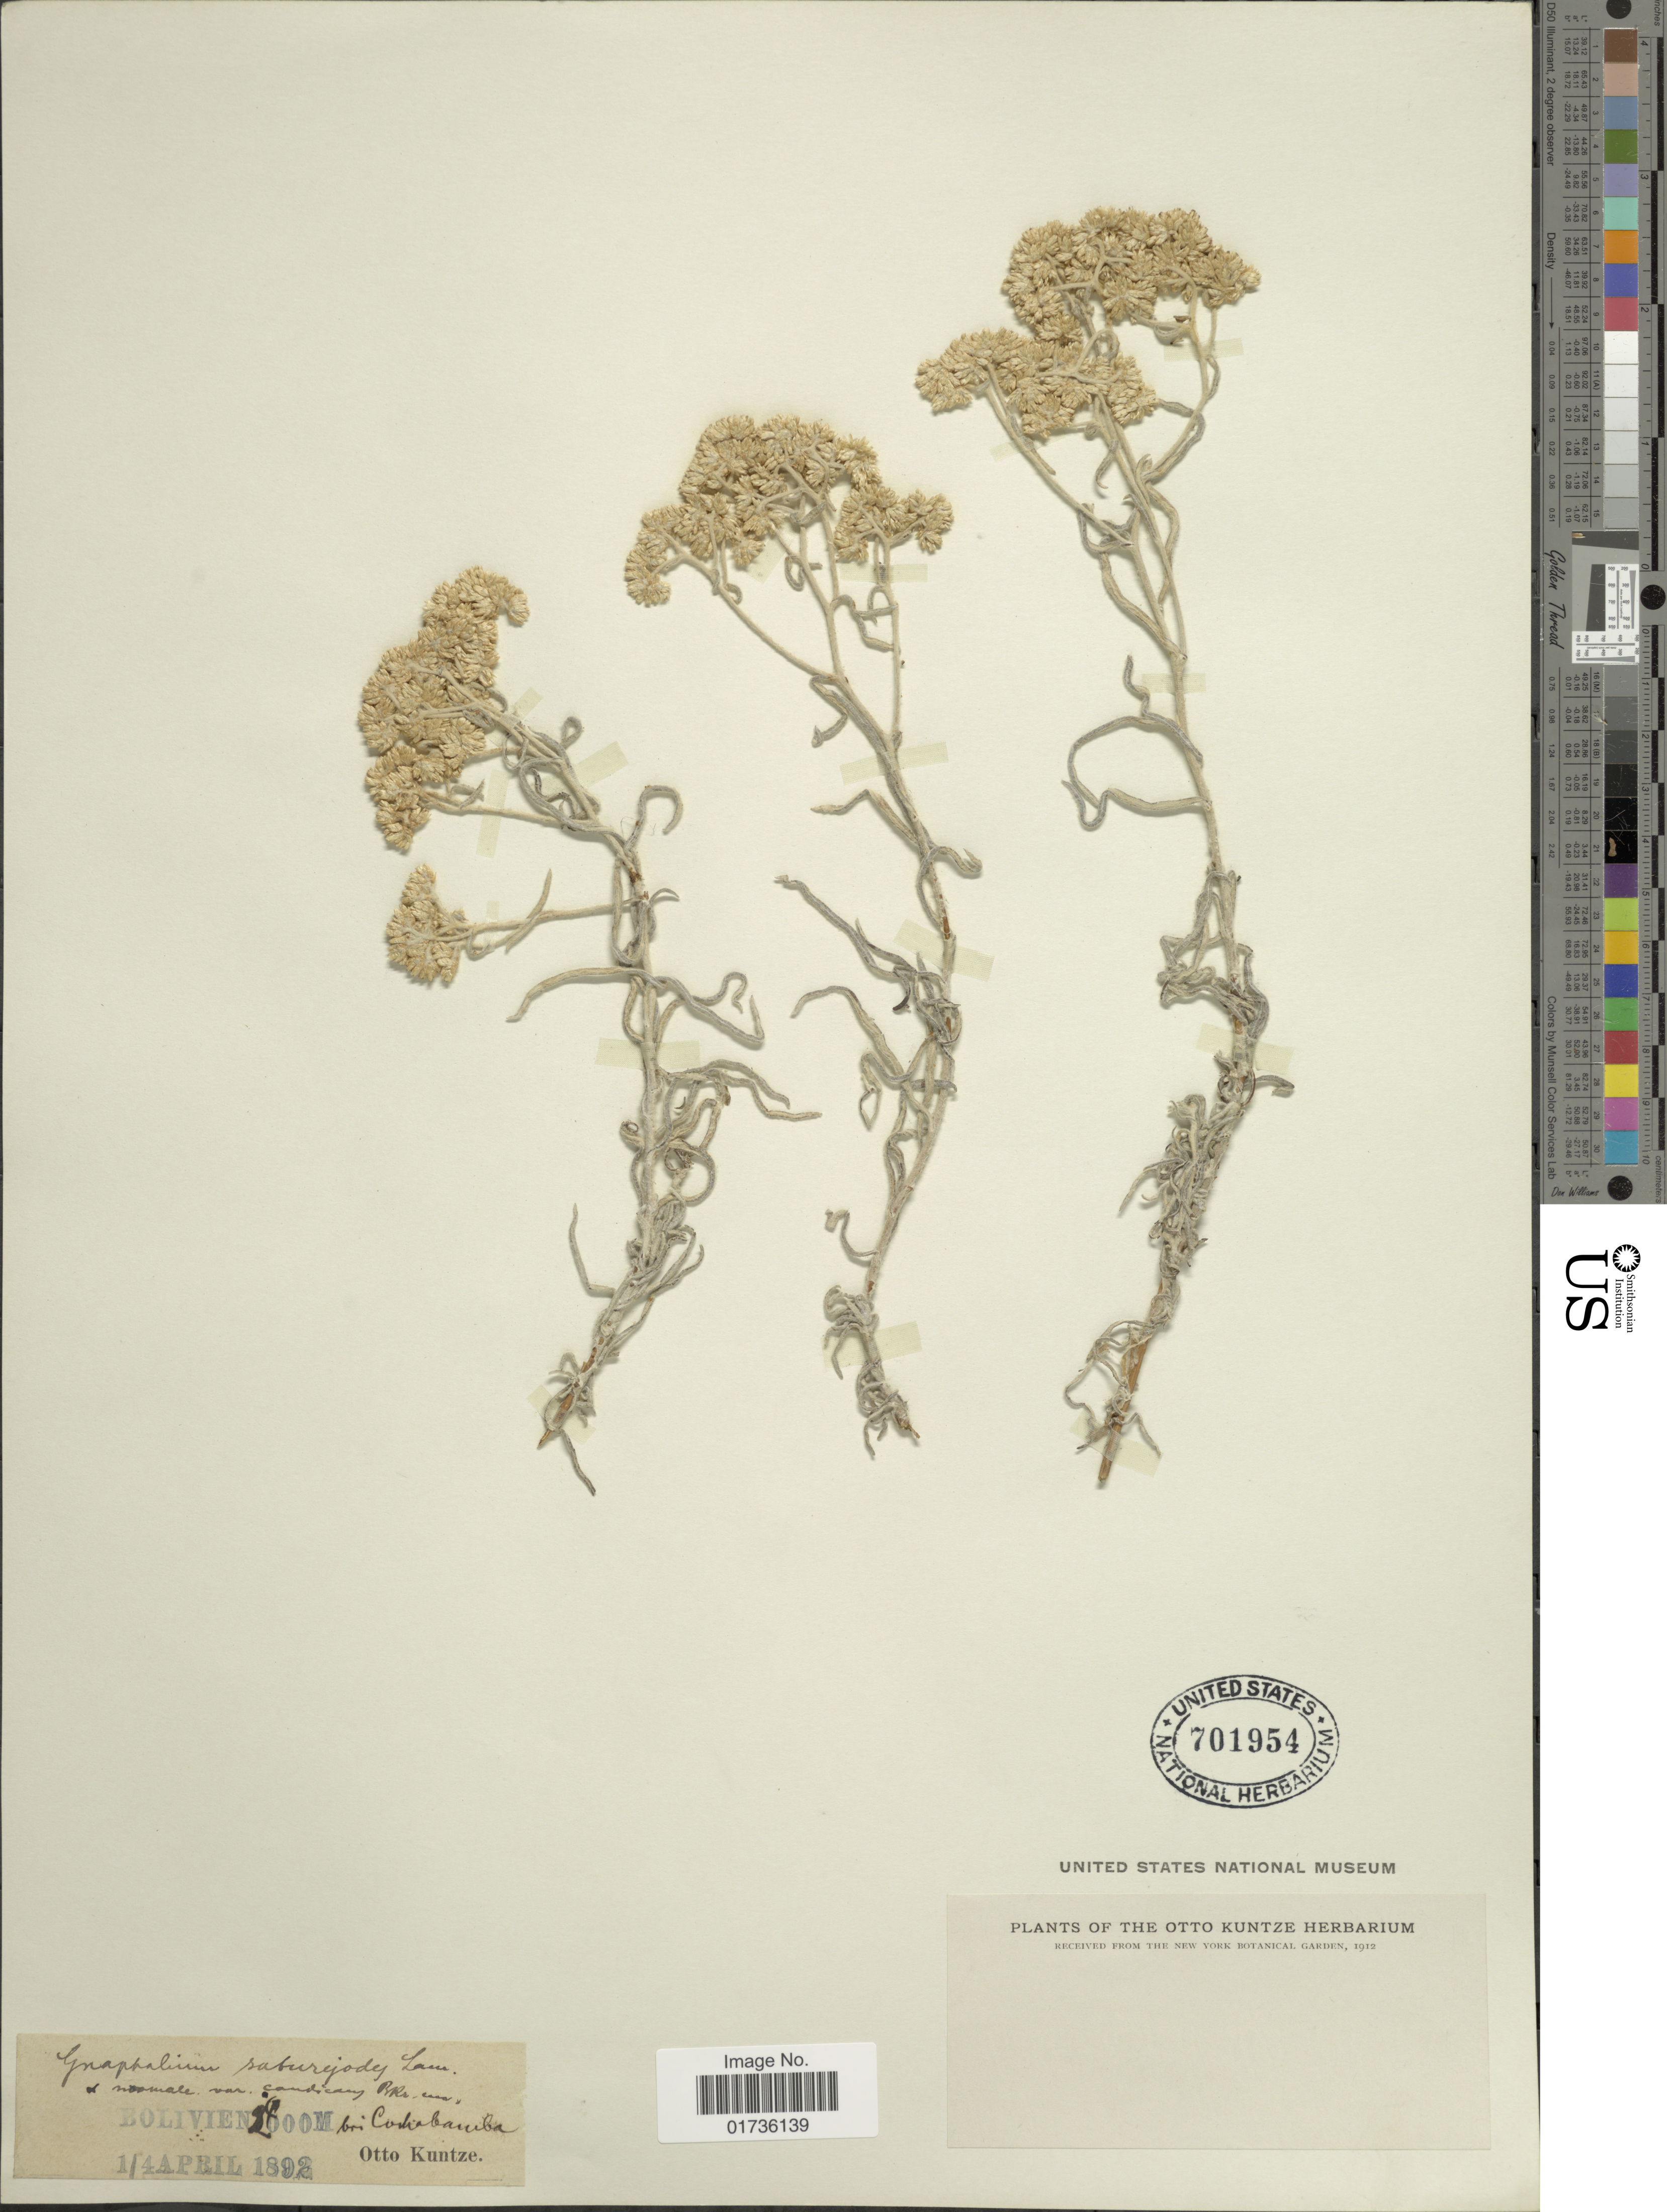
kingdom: Plantae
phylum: Tracheophyta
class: Magnoliopsida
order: Asterales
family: Asteraceae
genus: Achyrocline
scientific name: Achyrocline sp.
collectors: C.E.O. Kuntze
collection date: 1892-04-01/1892-04-04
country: Bolivia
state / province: Cochabamba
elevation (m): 2600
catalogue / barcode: US 701954